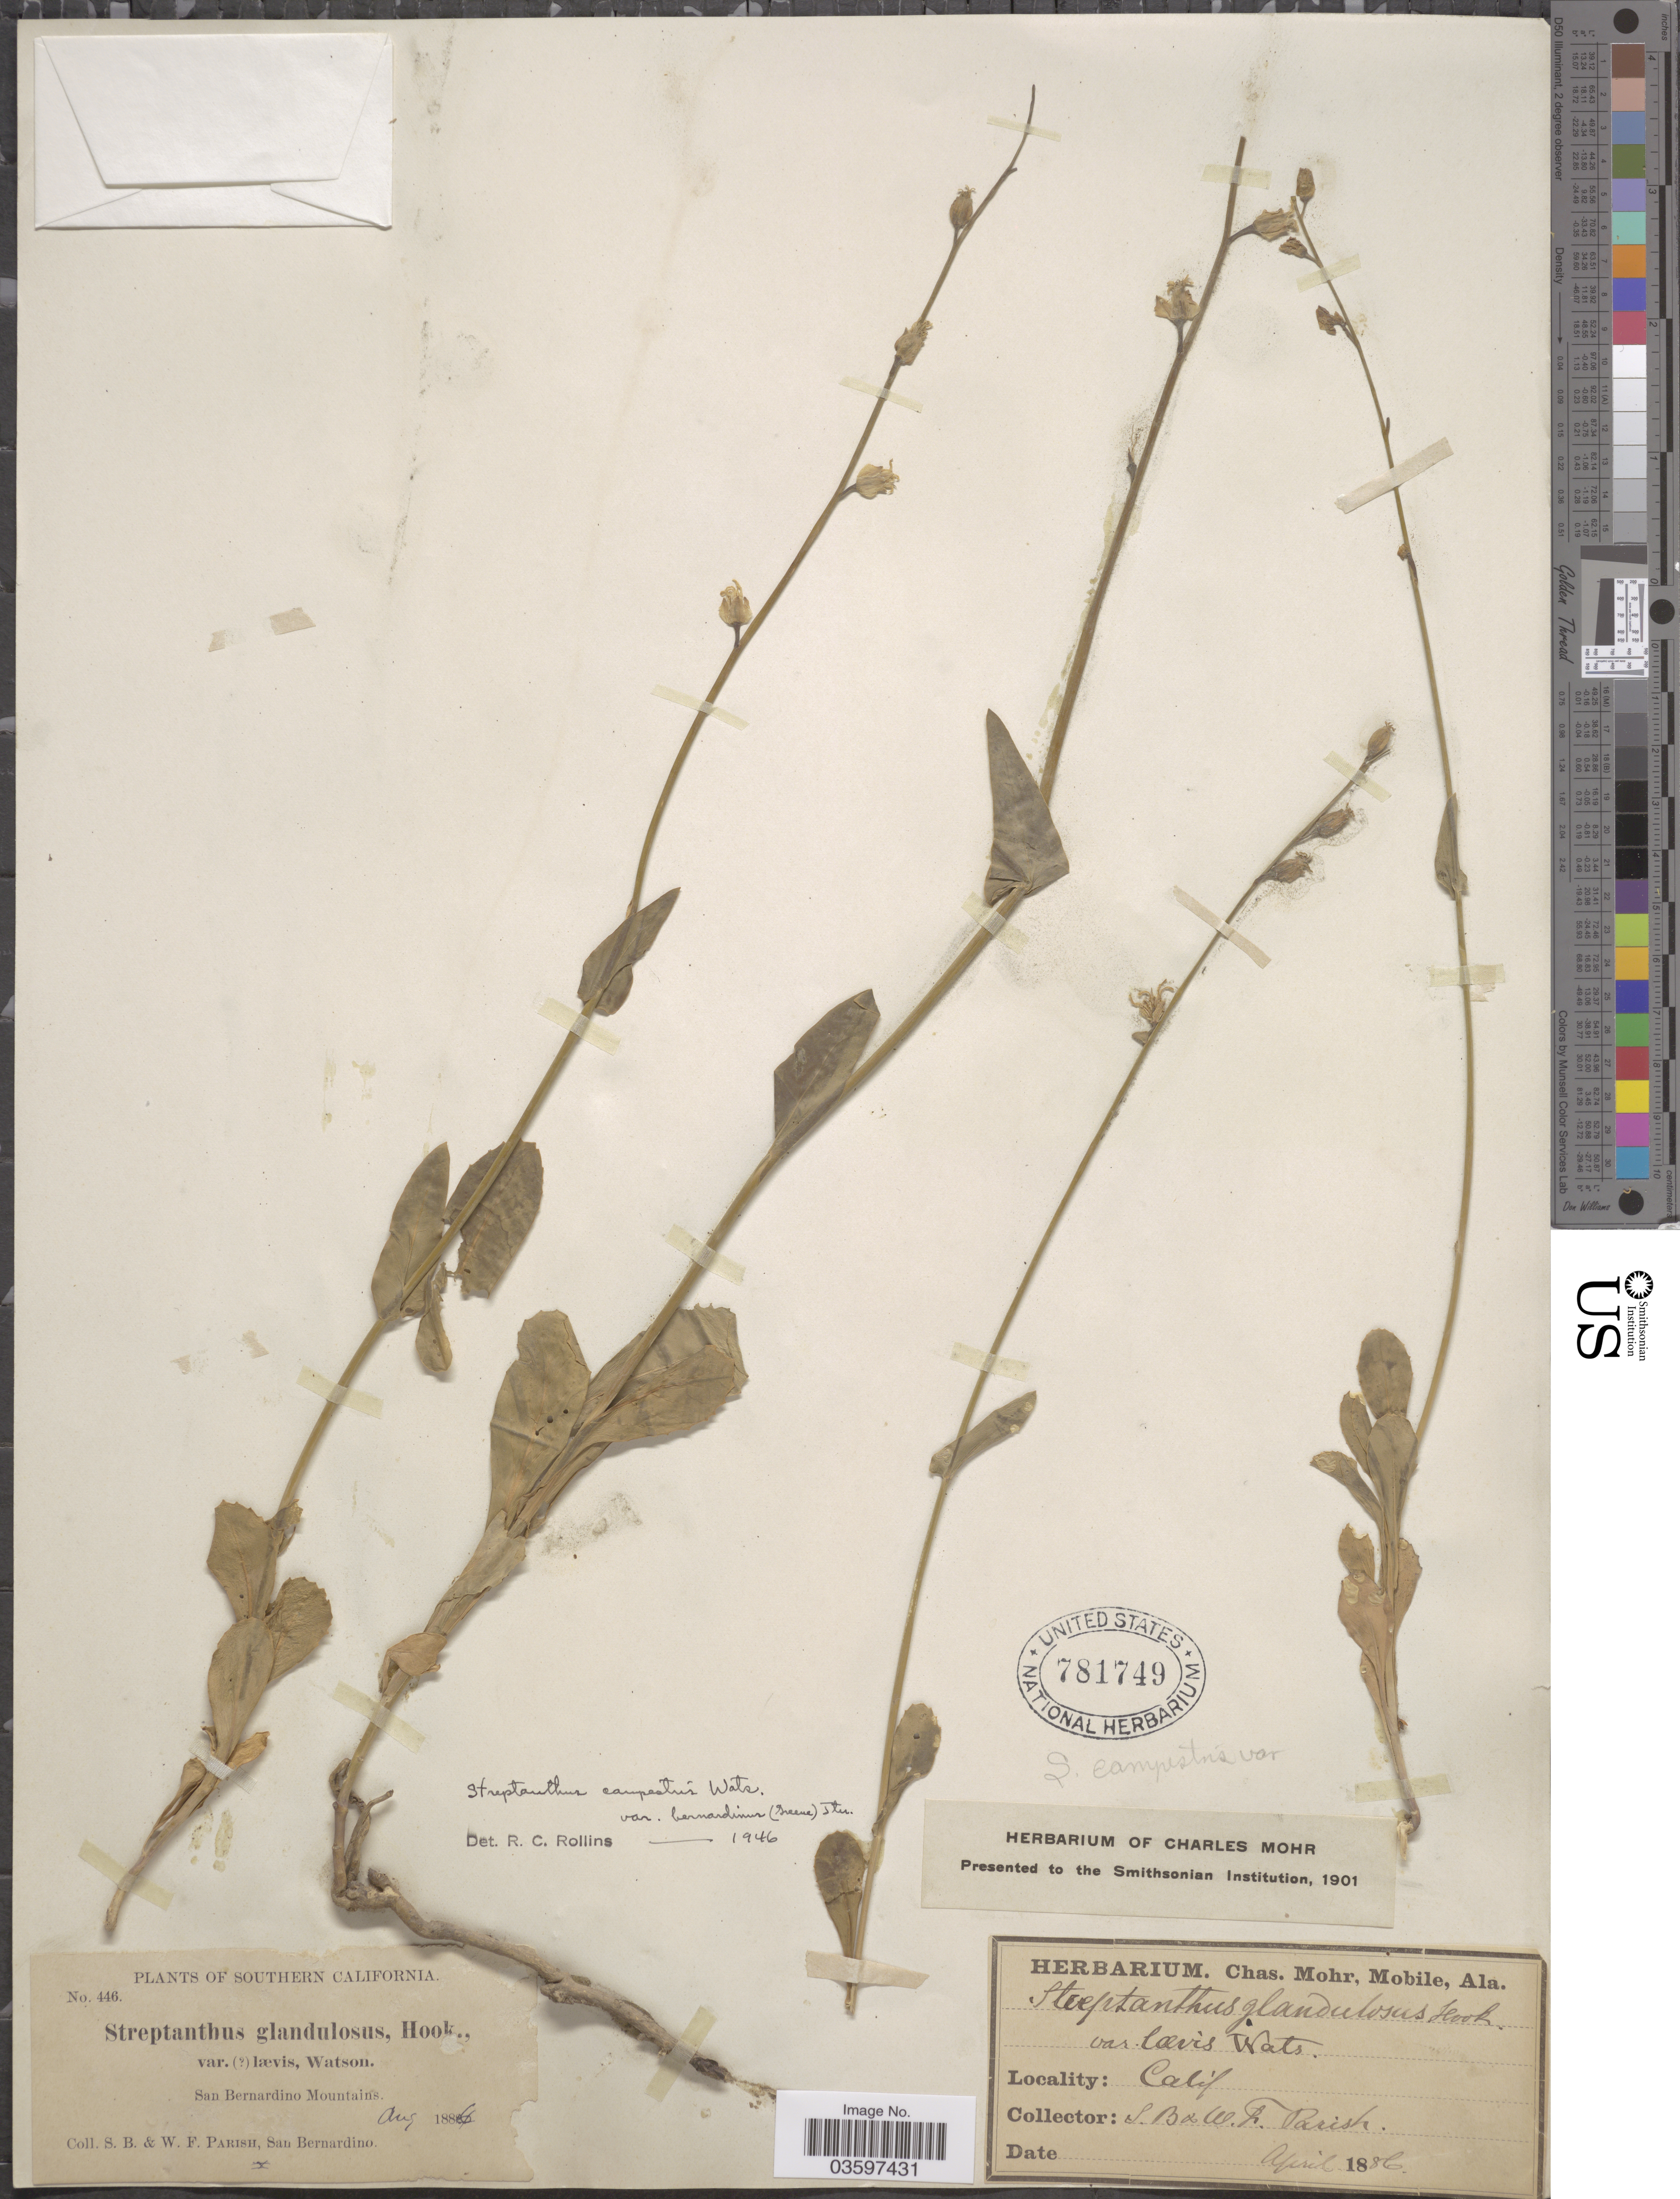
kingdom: Plantae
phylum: Tracheophyta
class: Magnoliopsida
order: Brassicales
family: Brassicaceae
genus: Streptanthus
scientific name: Streptanthus campestris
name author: S. Watson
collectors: S. B. Parish & W. F. Parish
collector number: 446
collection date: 1886-08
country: United States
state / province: California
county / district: San Bernardino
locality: Southern California. San Bernardino Mountains.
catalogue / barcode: US 781749